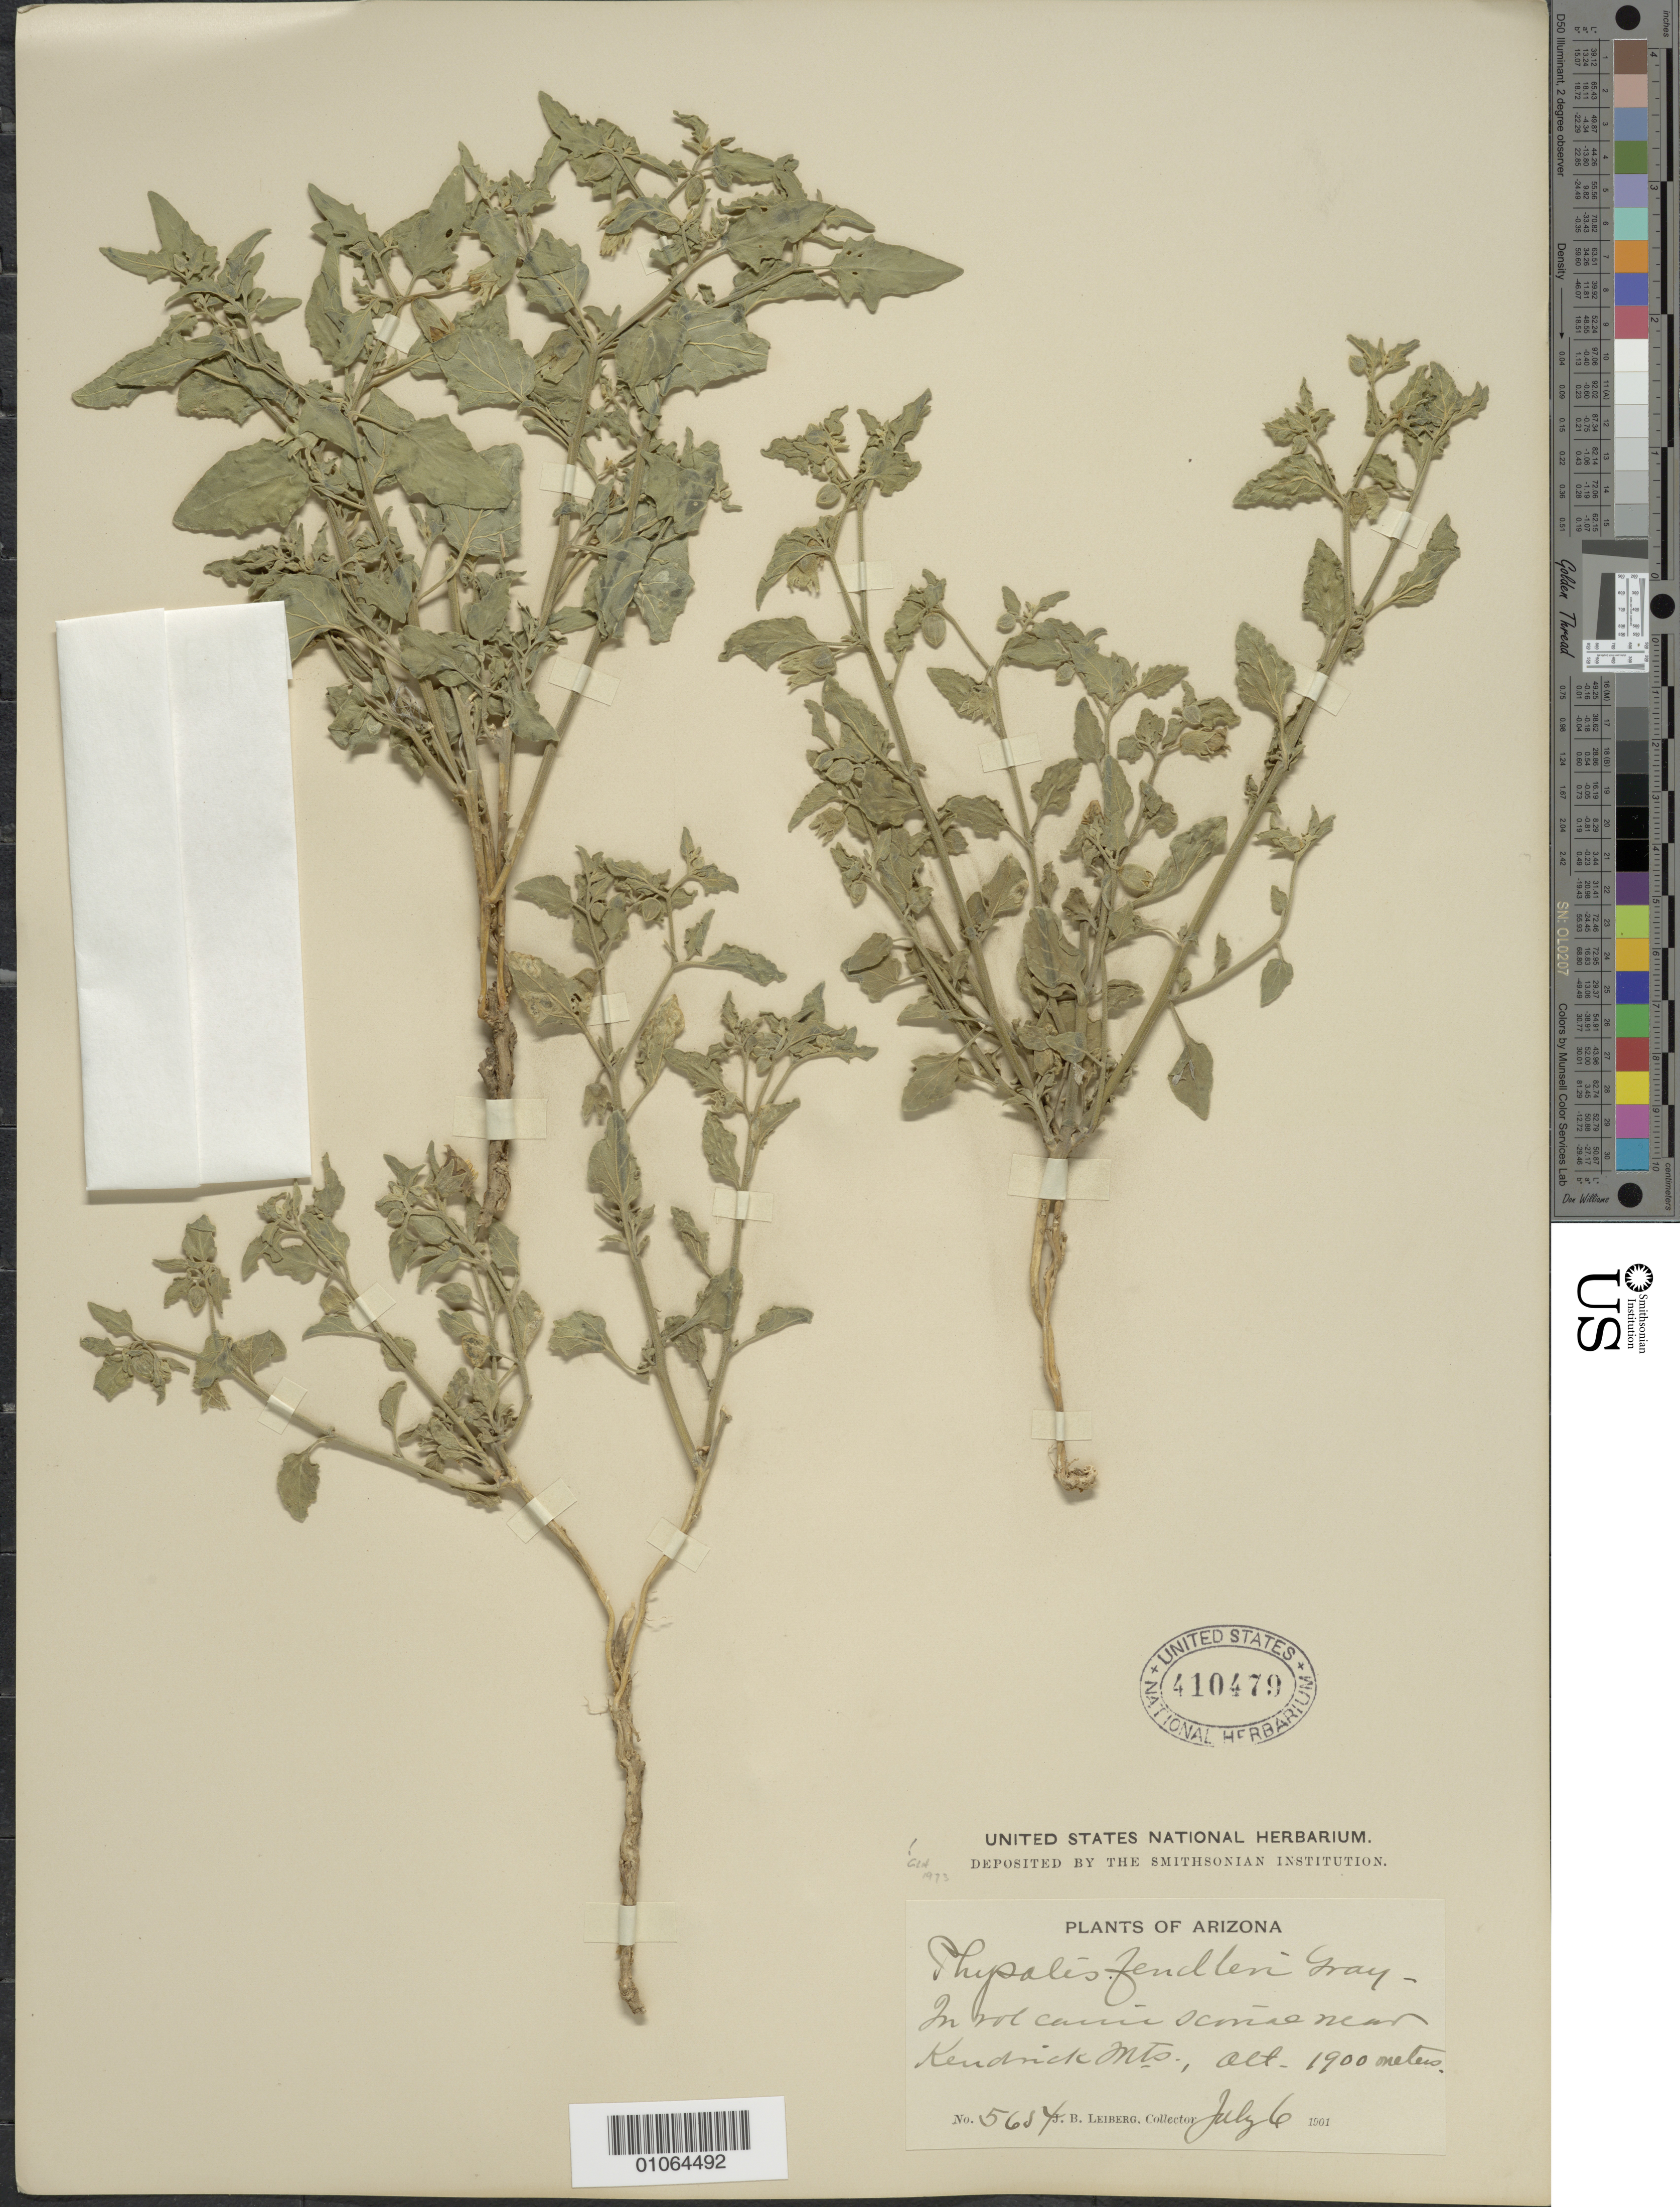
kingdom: Plantae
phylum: Tracheophyta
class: Magnoliopsida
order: Solanales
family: Solanaceae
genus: Physalis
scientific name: Physalis fendleri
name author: A. Gray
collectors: J. B. Leiberg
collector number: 5657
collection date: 1901-07-06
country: United States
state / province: Arizona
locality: In volcanic canal near Kendrick Mts.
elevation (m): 1900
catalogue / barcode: US 410479